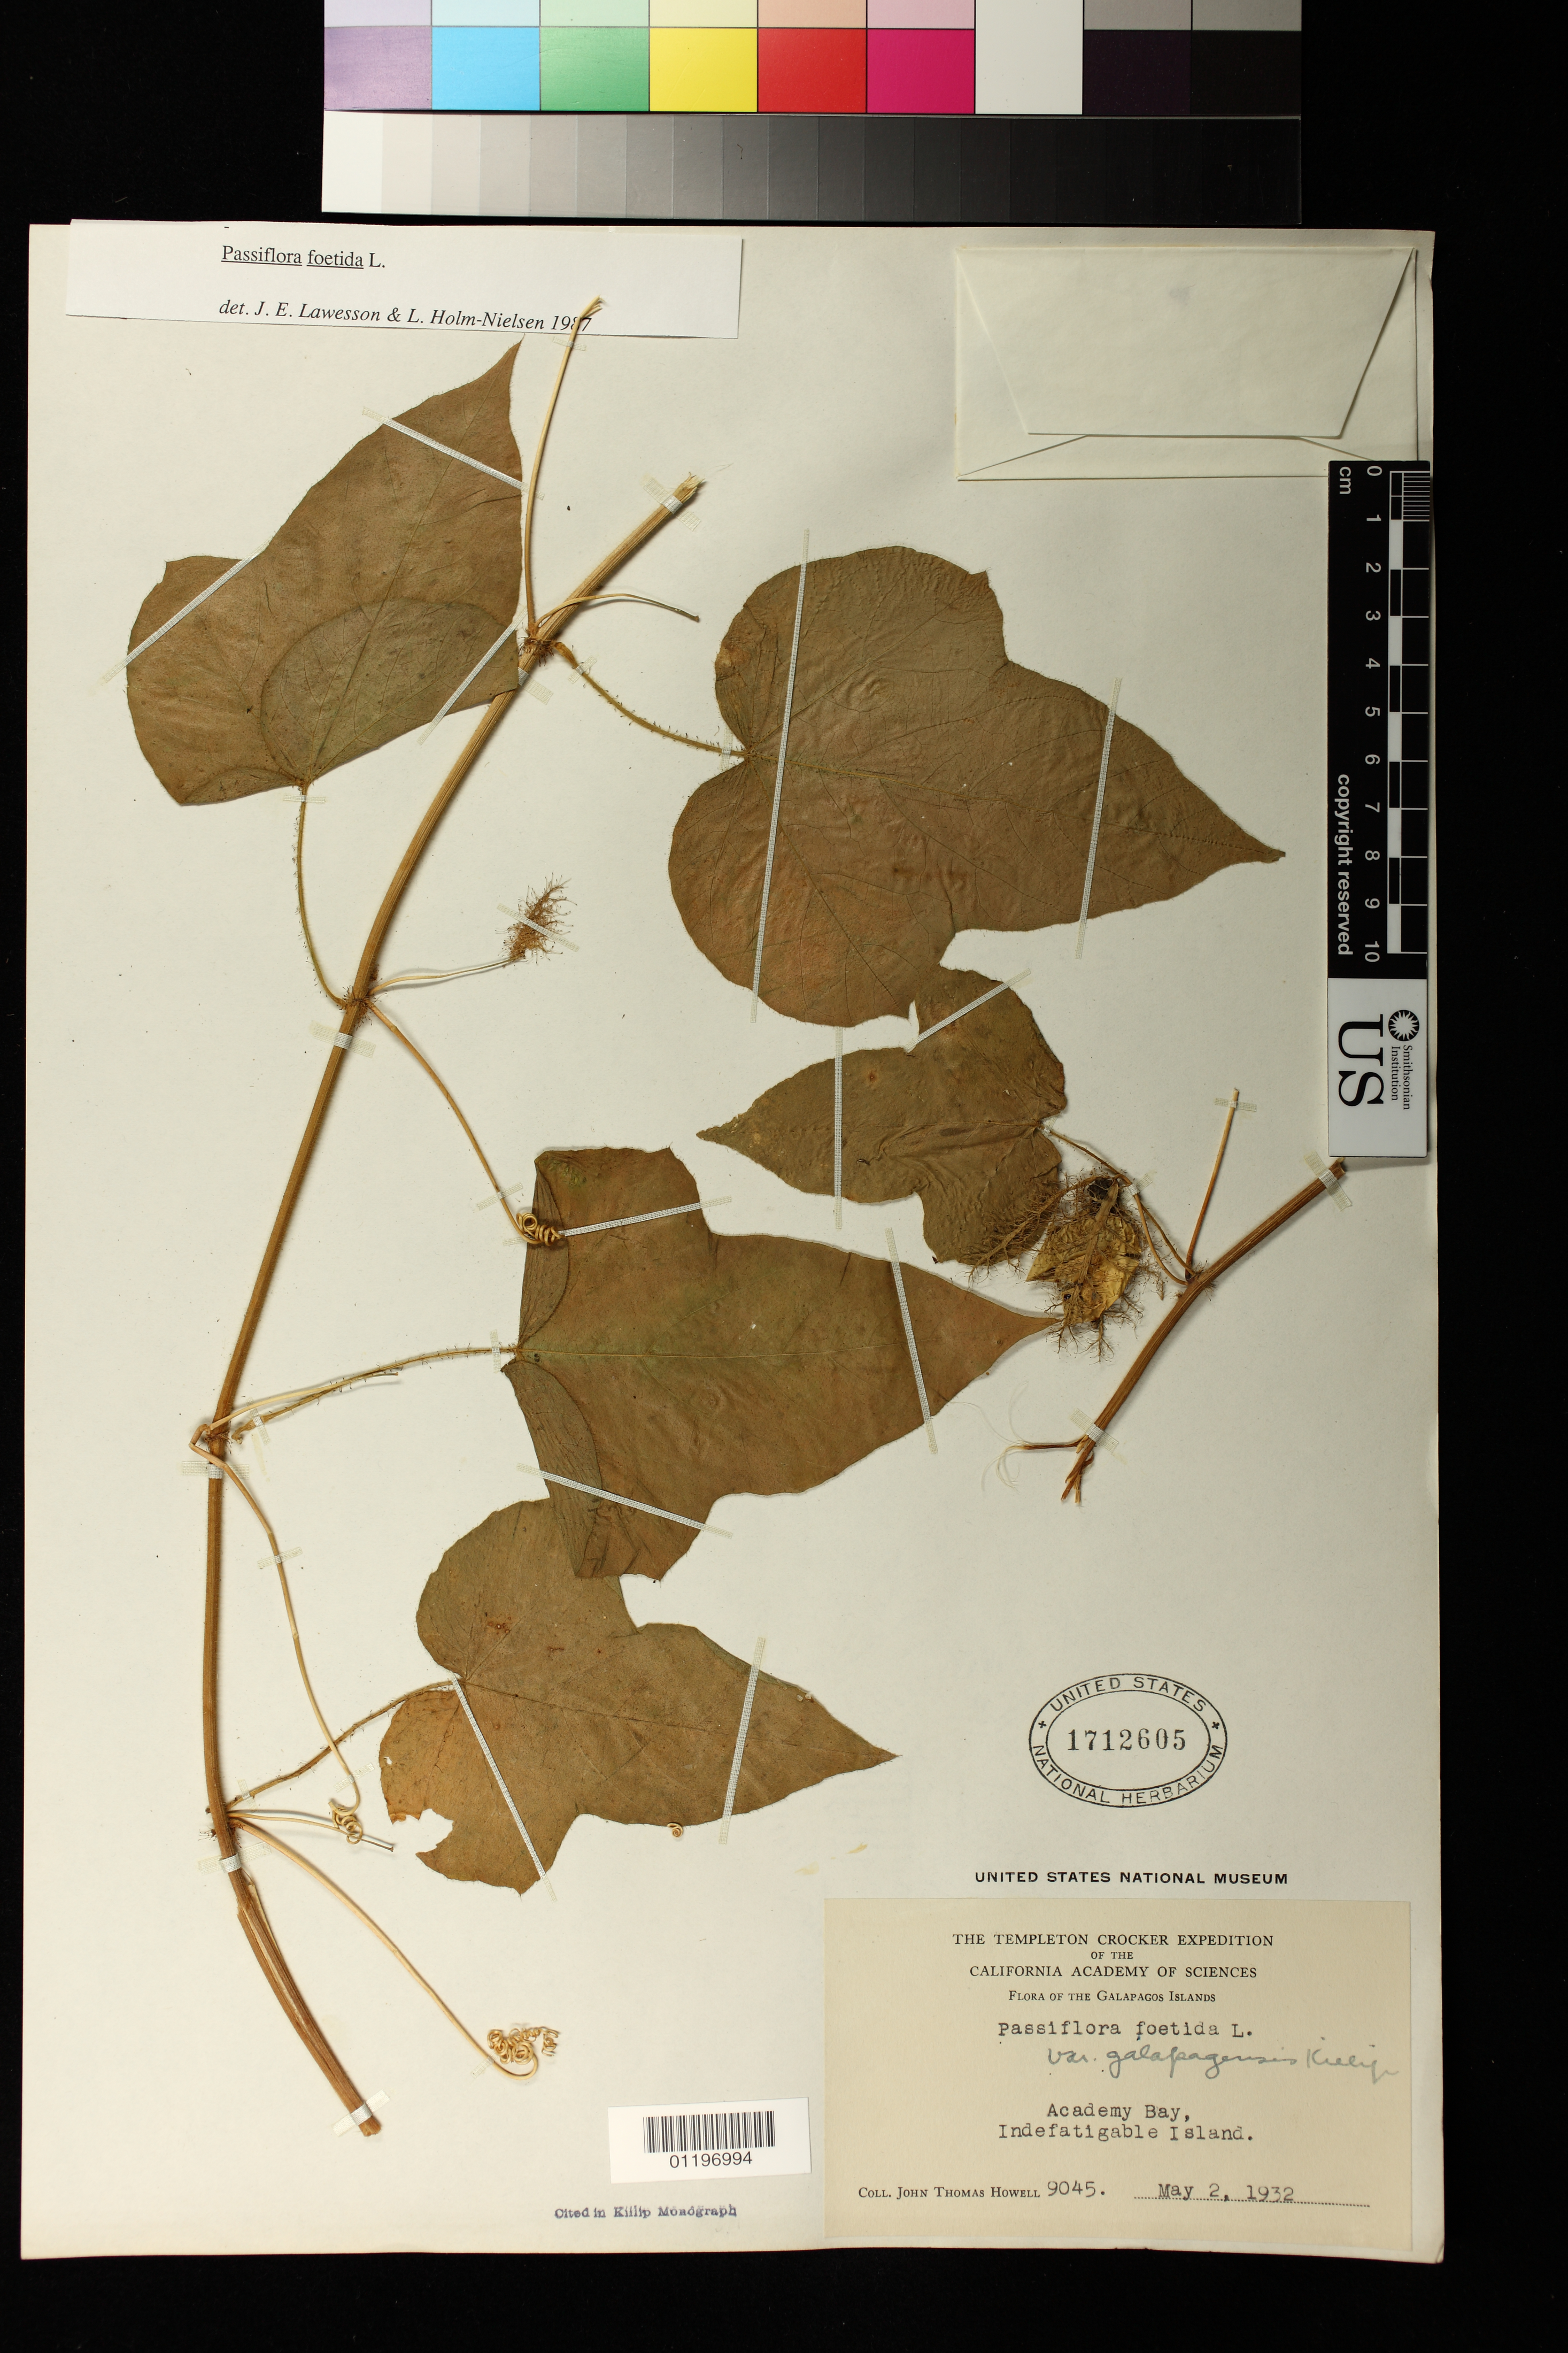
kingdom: Plantae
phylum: Tracheophyta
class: Magnoliopsida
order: Malpighiales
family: Passifloraceae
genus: Passiflora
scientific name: Passiflora foetida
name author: L.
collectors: J. T. Howell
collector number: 9045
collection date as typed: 05 Feb 1932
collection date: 1932-02-05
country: Ecuador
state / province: Colón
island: Santa Cruz [Indefatigable, Chaves]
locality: Academy Bay, Indefatigable Island, Galapagos Islands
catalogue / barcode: US 1712605